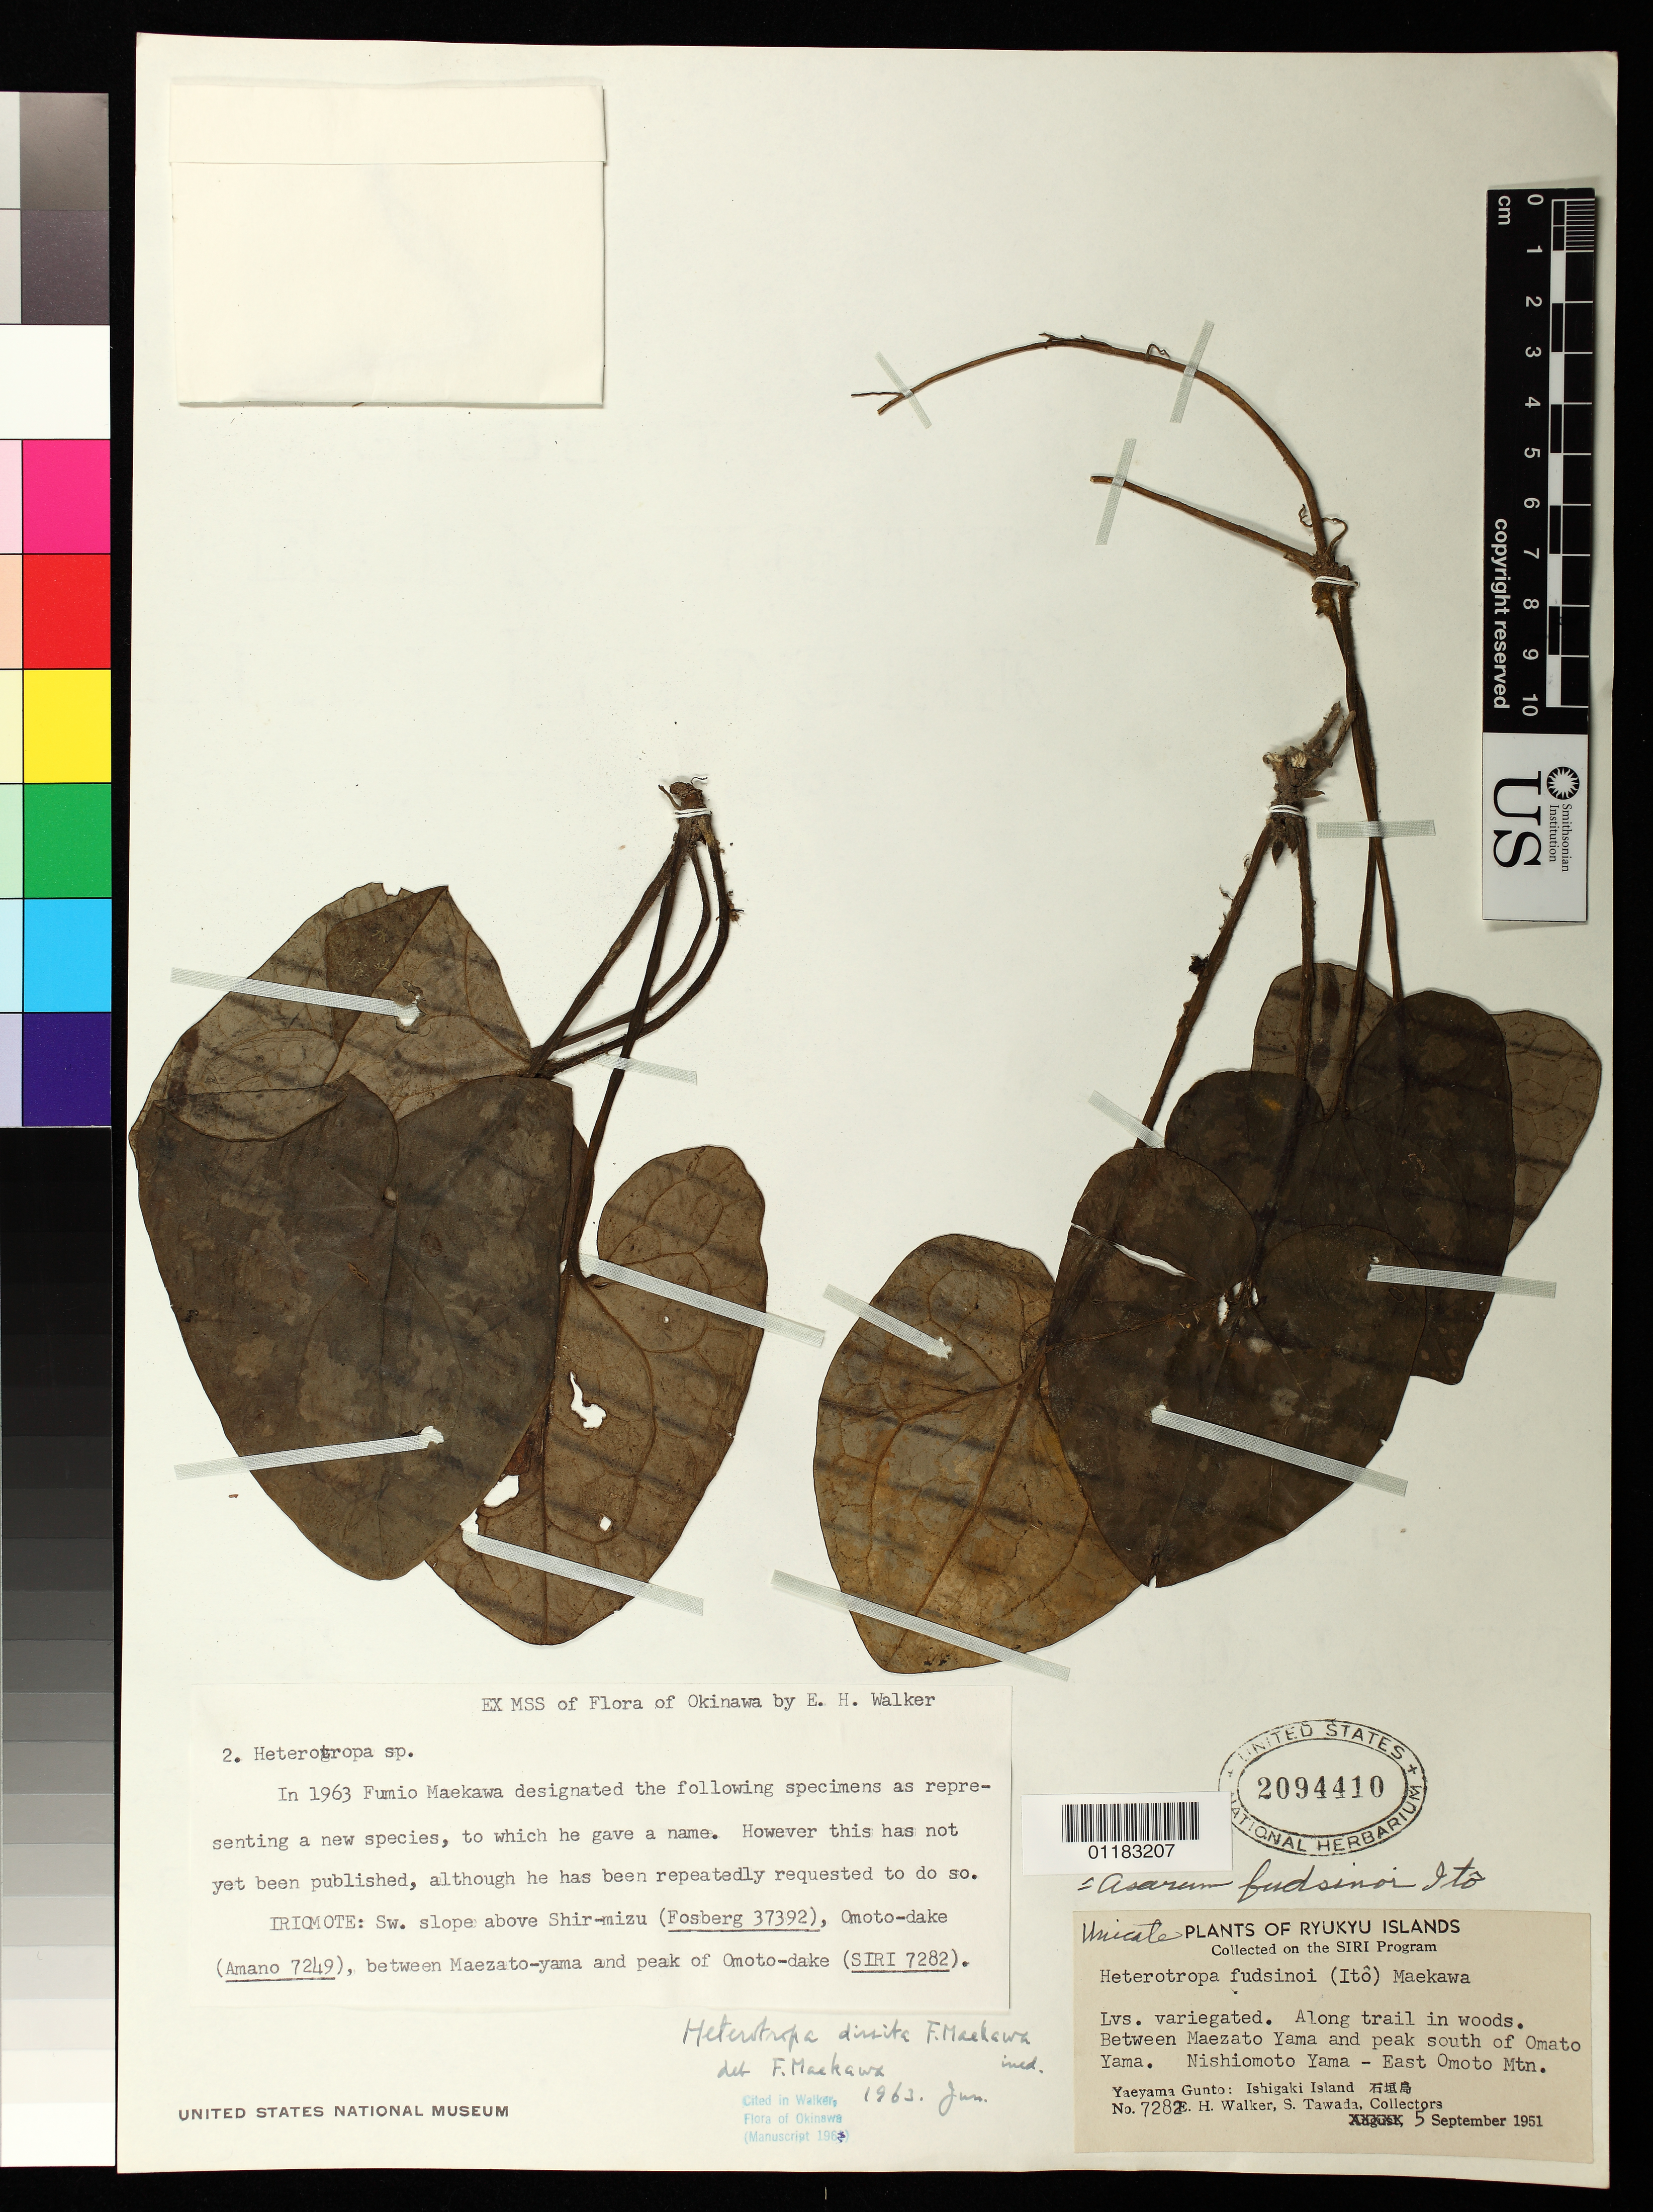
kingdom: Plantae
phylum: Tracheophyta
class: Magnoliopsida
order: Piperales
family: Aristolochiaceae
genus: Asarum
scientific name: Asarum dissitum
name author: F. Maek. ex Hatus. & Yamahata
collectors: H. Walker & S. Tawada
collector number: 7282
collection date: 1951-09-05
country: Japan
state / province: Okinawa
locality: Along trail in woods. Between Maezato Yama and peak south of Omato Yama. Nishiomoto Yama - East Omoto Mtn. Yaeyama Gunto: Ishigaki Island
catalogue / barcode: US 2094410